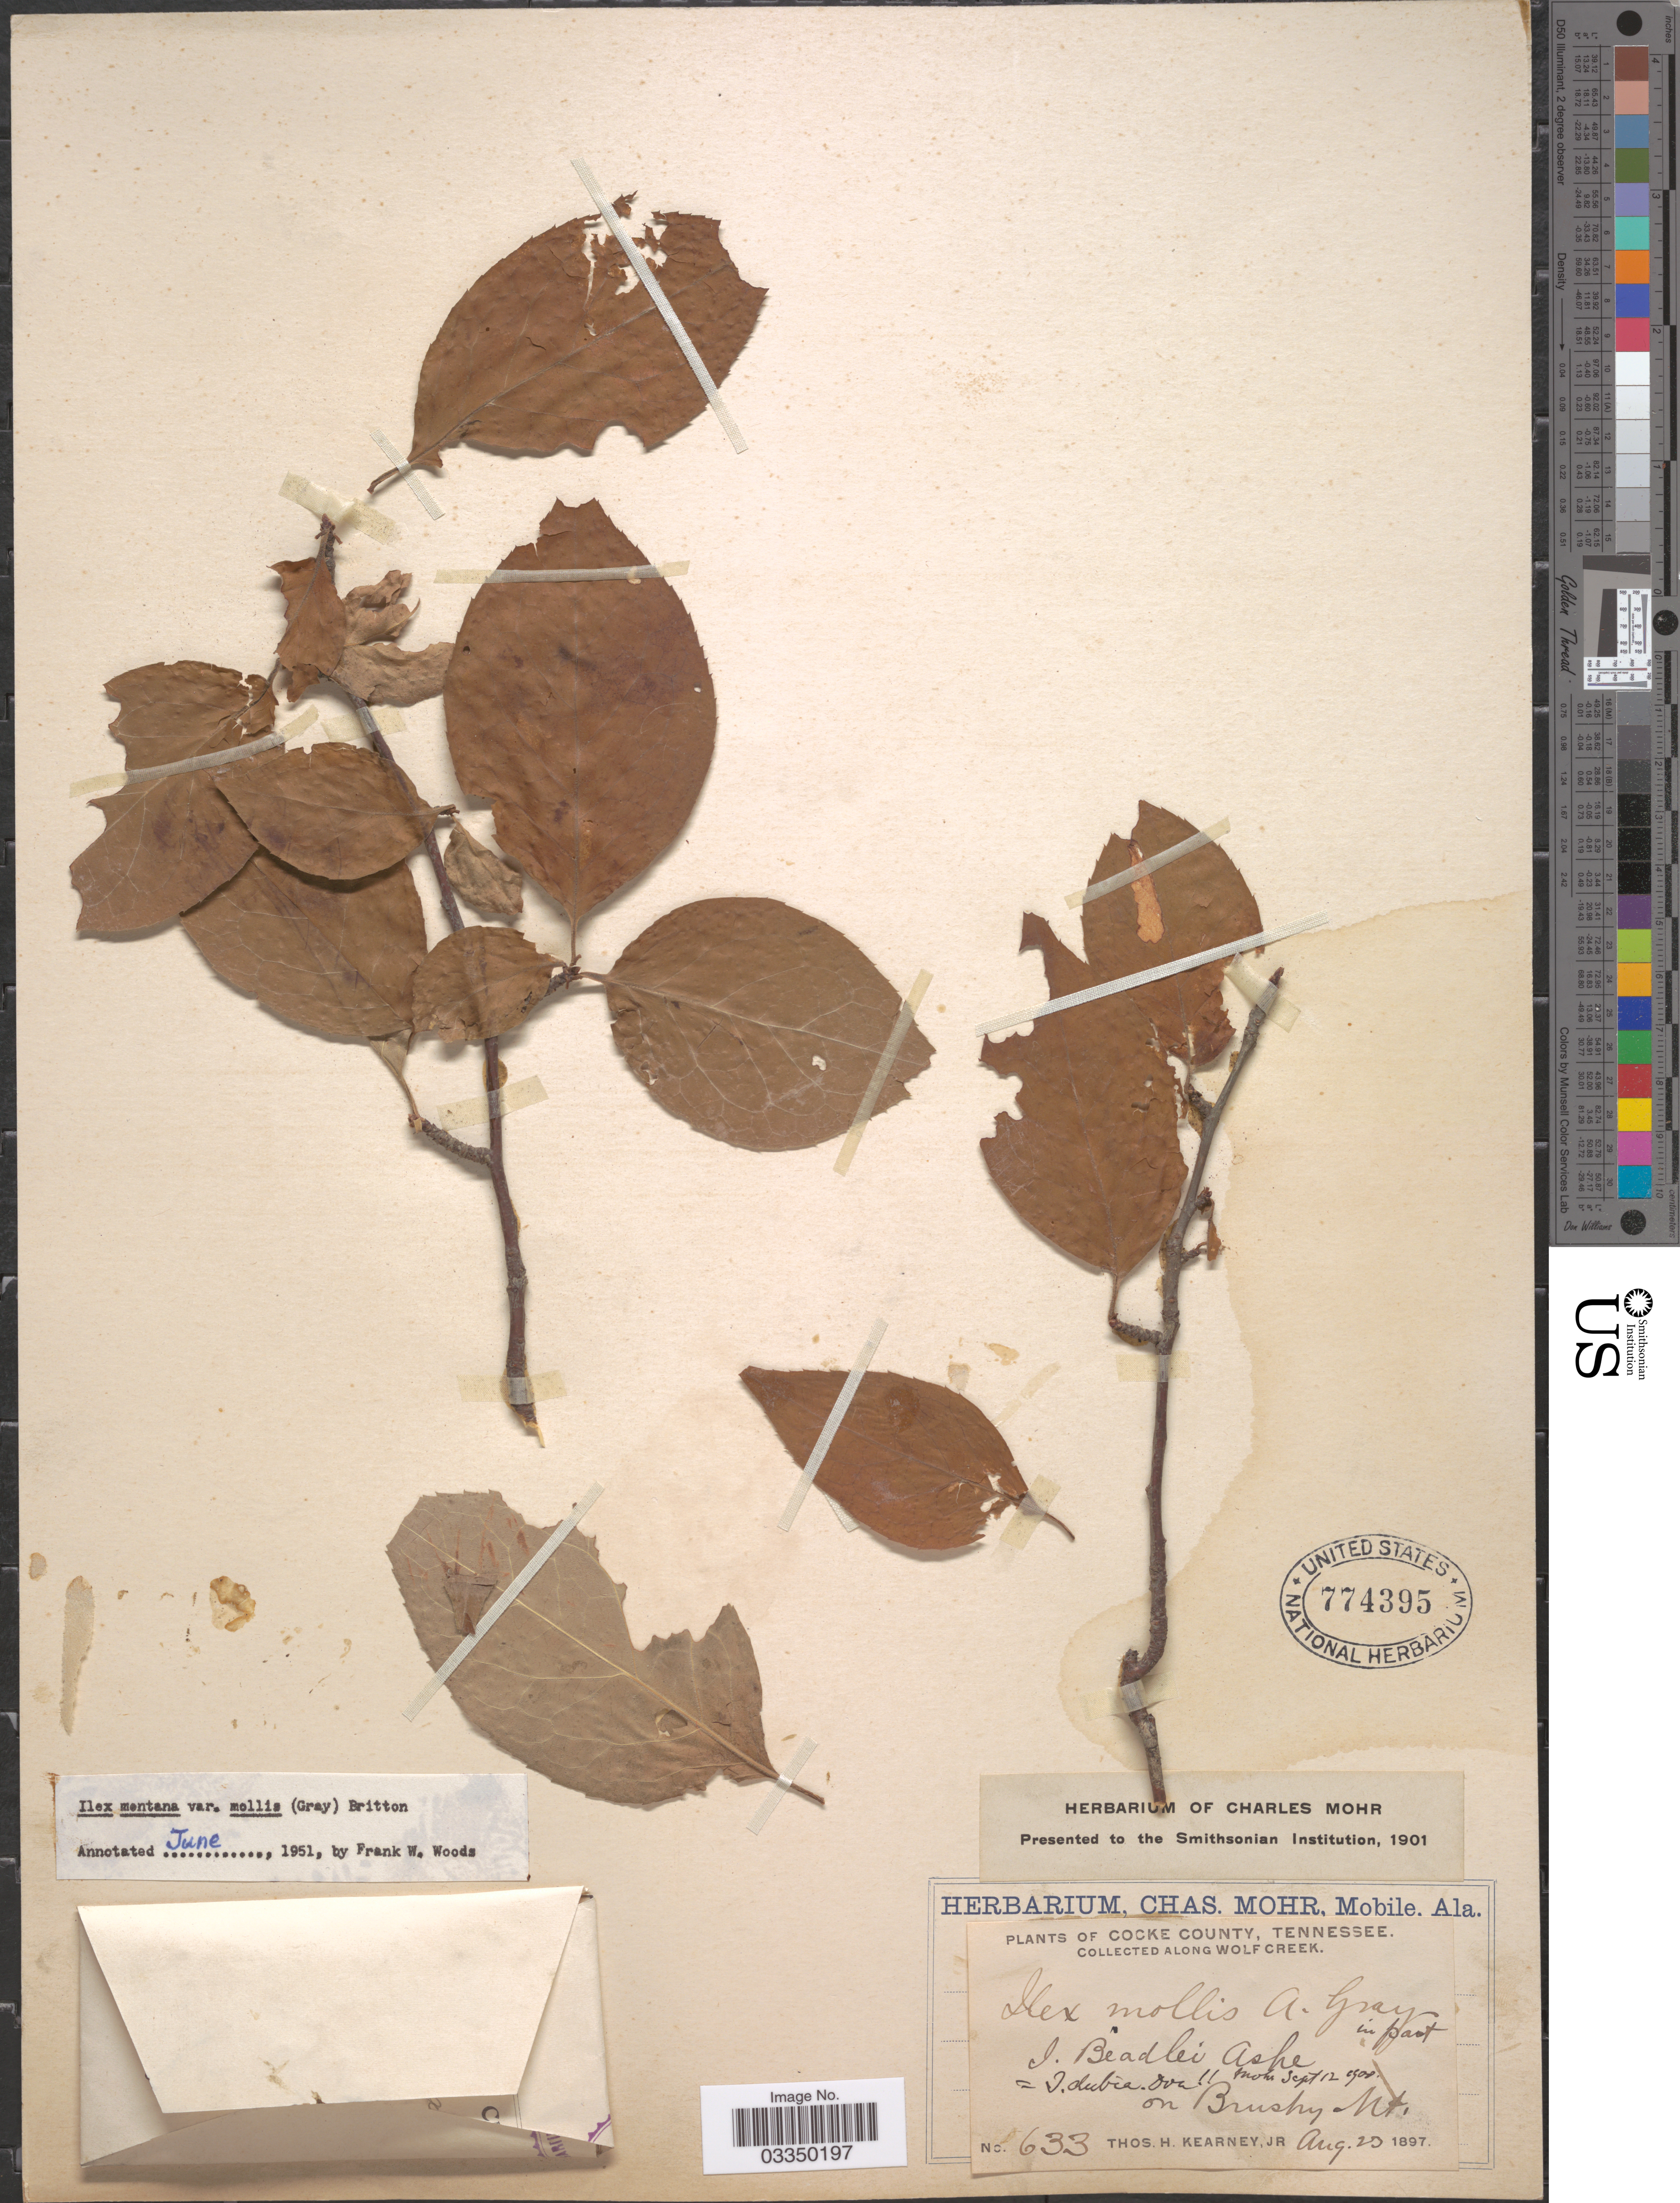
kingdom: Plantae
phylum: Tracheophyta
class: Magnoliopsida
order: Aquifoliales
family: Aquifoliaceae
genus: Ilex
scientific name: Ilex montana var. mollis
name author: (A. Gray) Britton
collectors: T. H. Kearney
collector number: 633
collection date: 1897-08-20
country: United States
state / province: Tennessee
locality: Cocke County. Along Wolf Creek. On Brushy Mt.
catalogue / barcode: US 774395